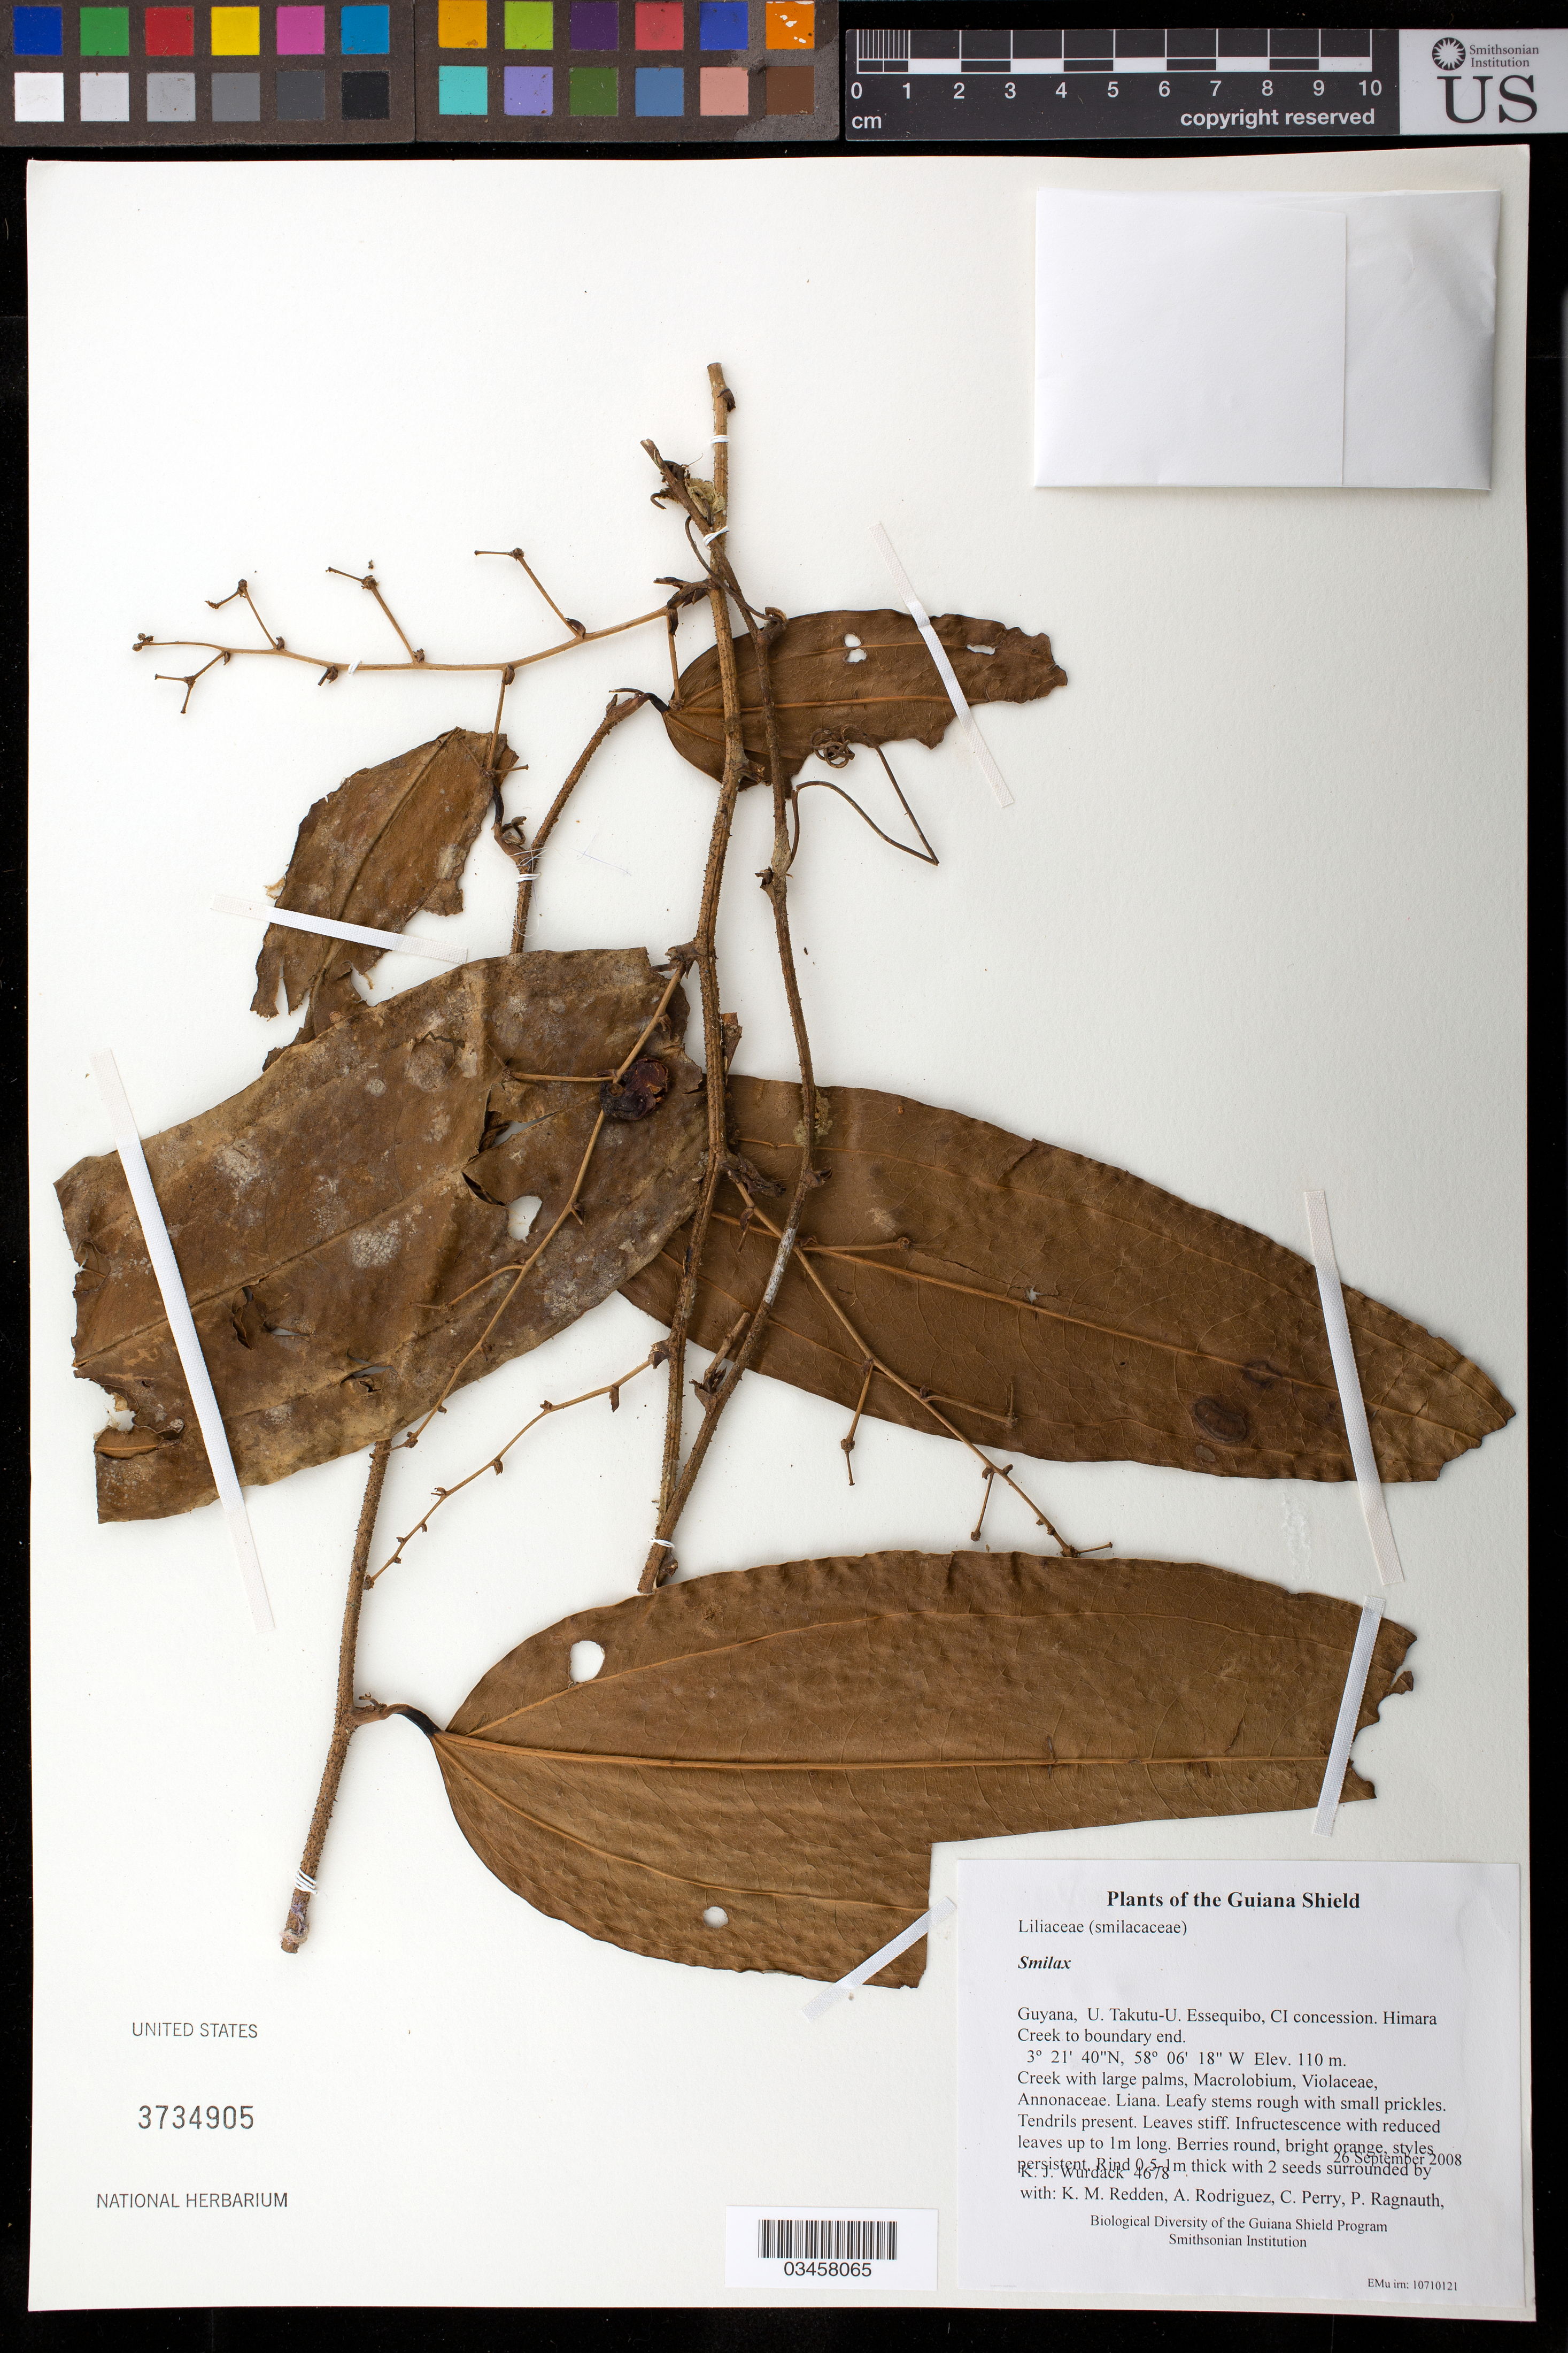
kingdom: Plantae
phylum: Tracheophyta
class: Liliopsida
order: Liliales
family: Smilacaceae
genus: Smilax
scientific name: Smilax sp.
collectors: K. Wurdack, K. M. Redden, A. Rodriguez, C. Perry, P. Ragnauth, H. James & H. Simon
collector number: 4678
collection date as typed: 26 September 2008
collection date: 2008-09-26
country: Guyana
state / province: U. Takutu-U. Essequibo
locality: CI concession. Himara Creek to boundary end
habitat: Creek with large palms, Macrolobium, Violaceae, Annonaceae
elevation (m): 110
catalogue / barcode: US 3734905